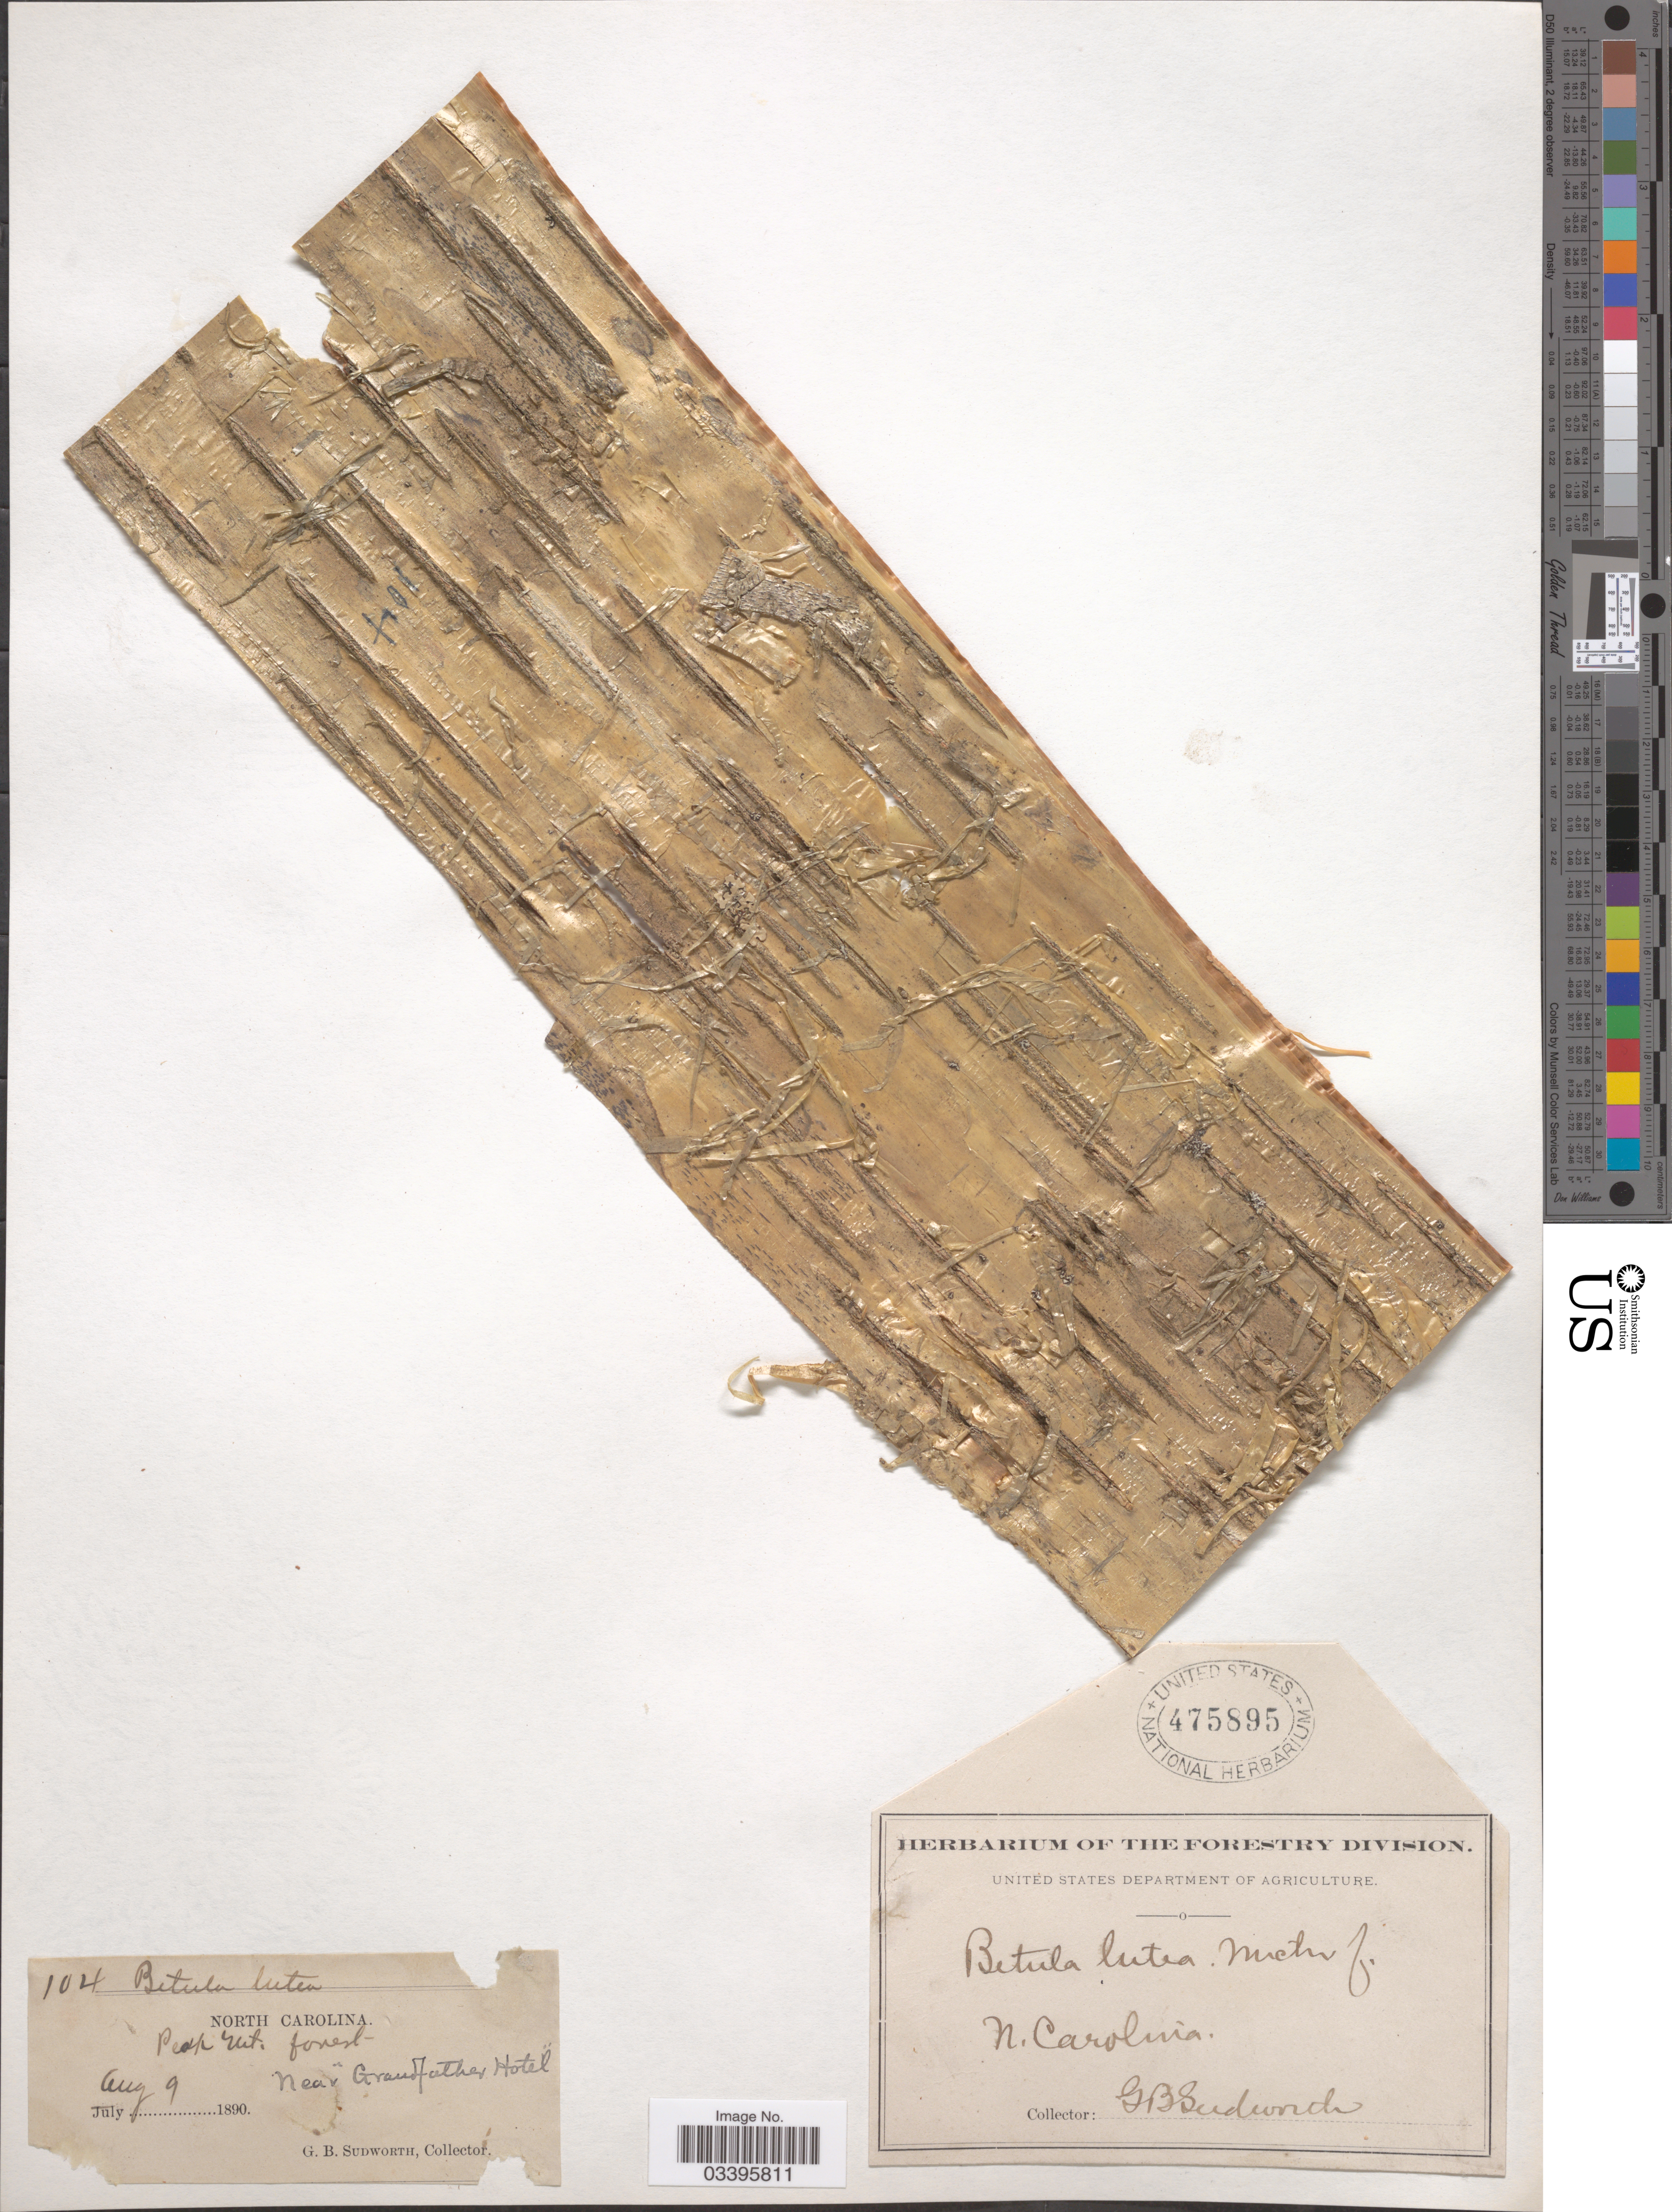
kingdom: Plantae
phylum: Tracheophyta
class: Magnoliopsida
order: Fagales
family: Betulaceae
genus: Betula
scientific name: Betula lutea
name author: F. Michx.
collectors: G. B. Sudworth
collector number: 104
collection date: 1890-08-09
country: United States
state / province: North Carolina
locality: Near Grandfather Hotel.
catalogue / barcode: US 475895